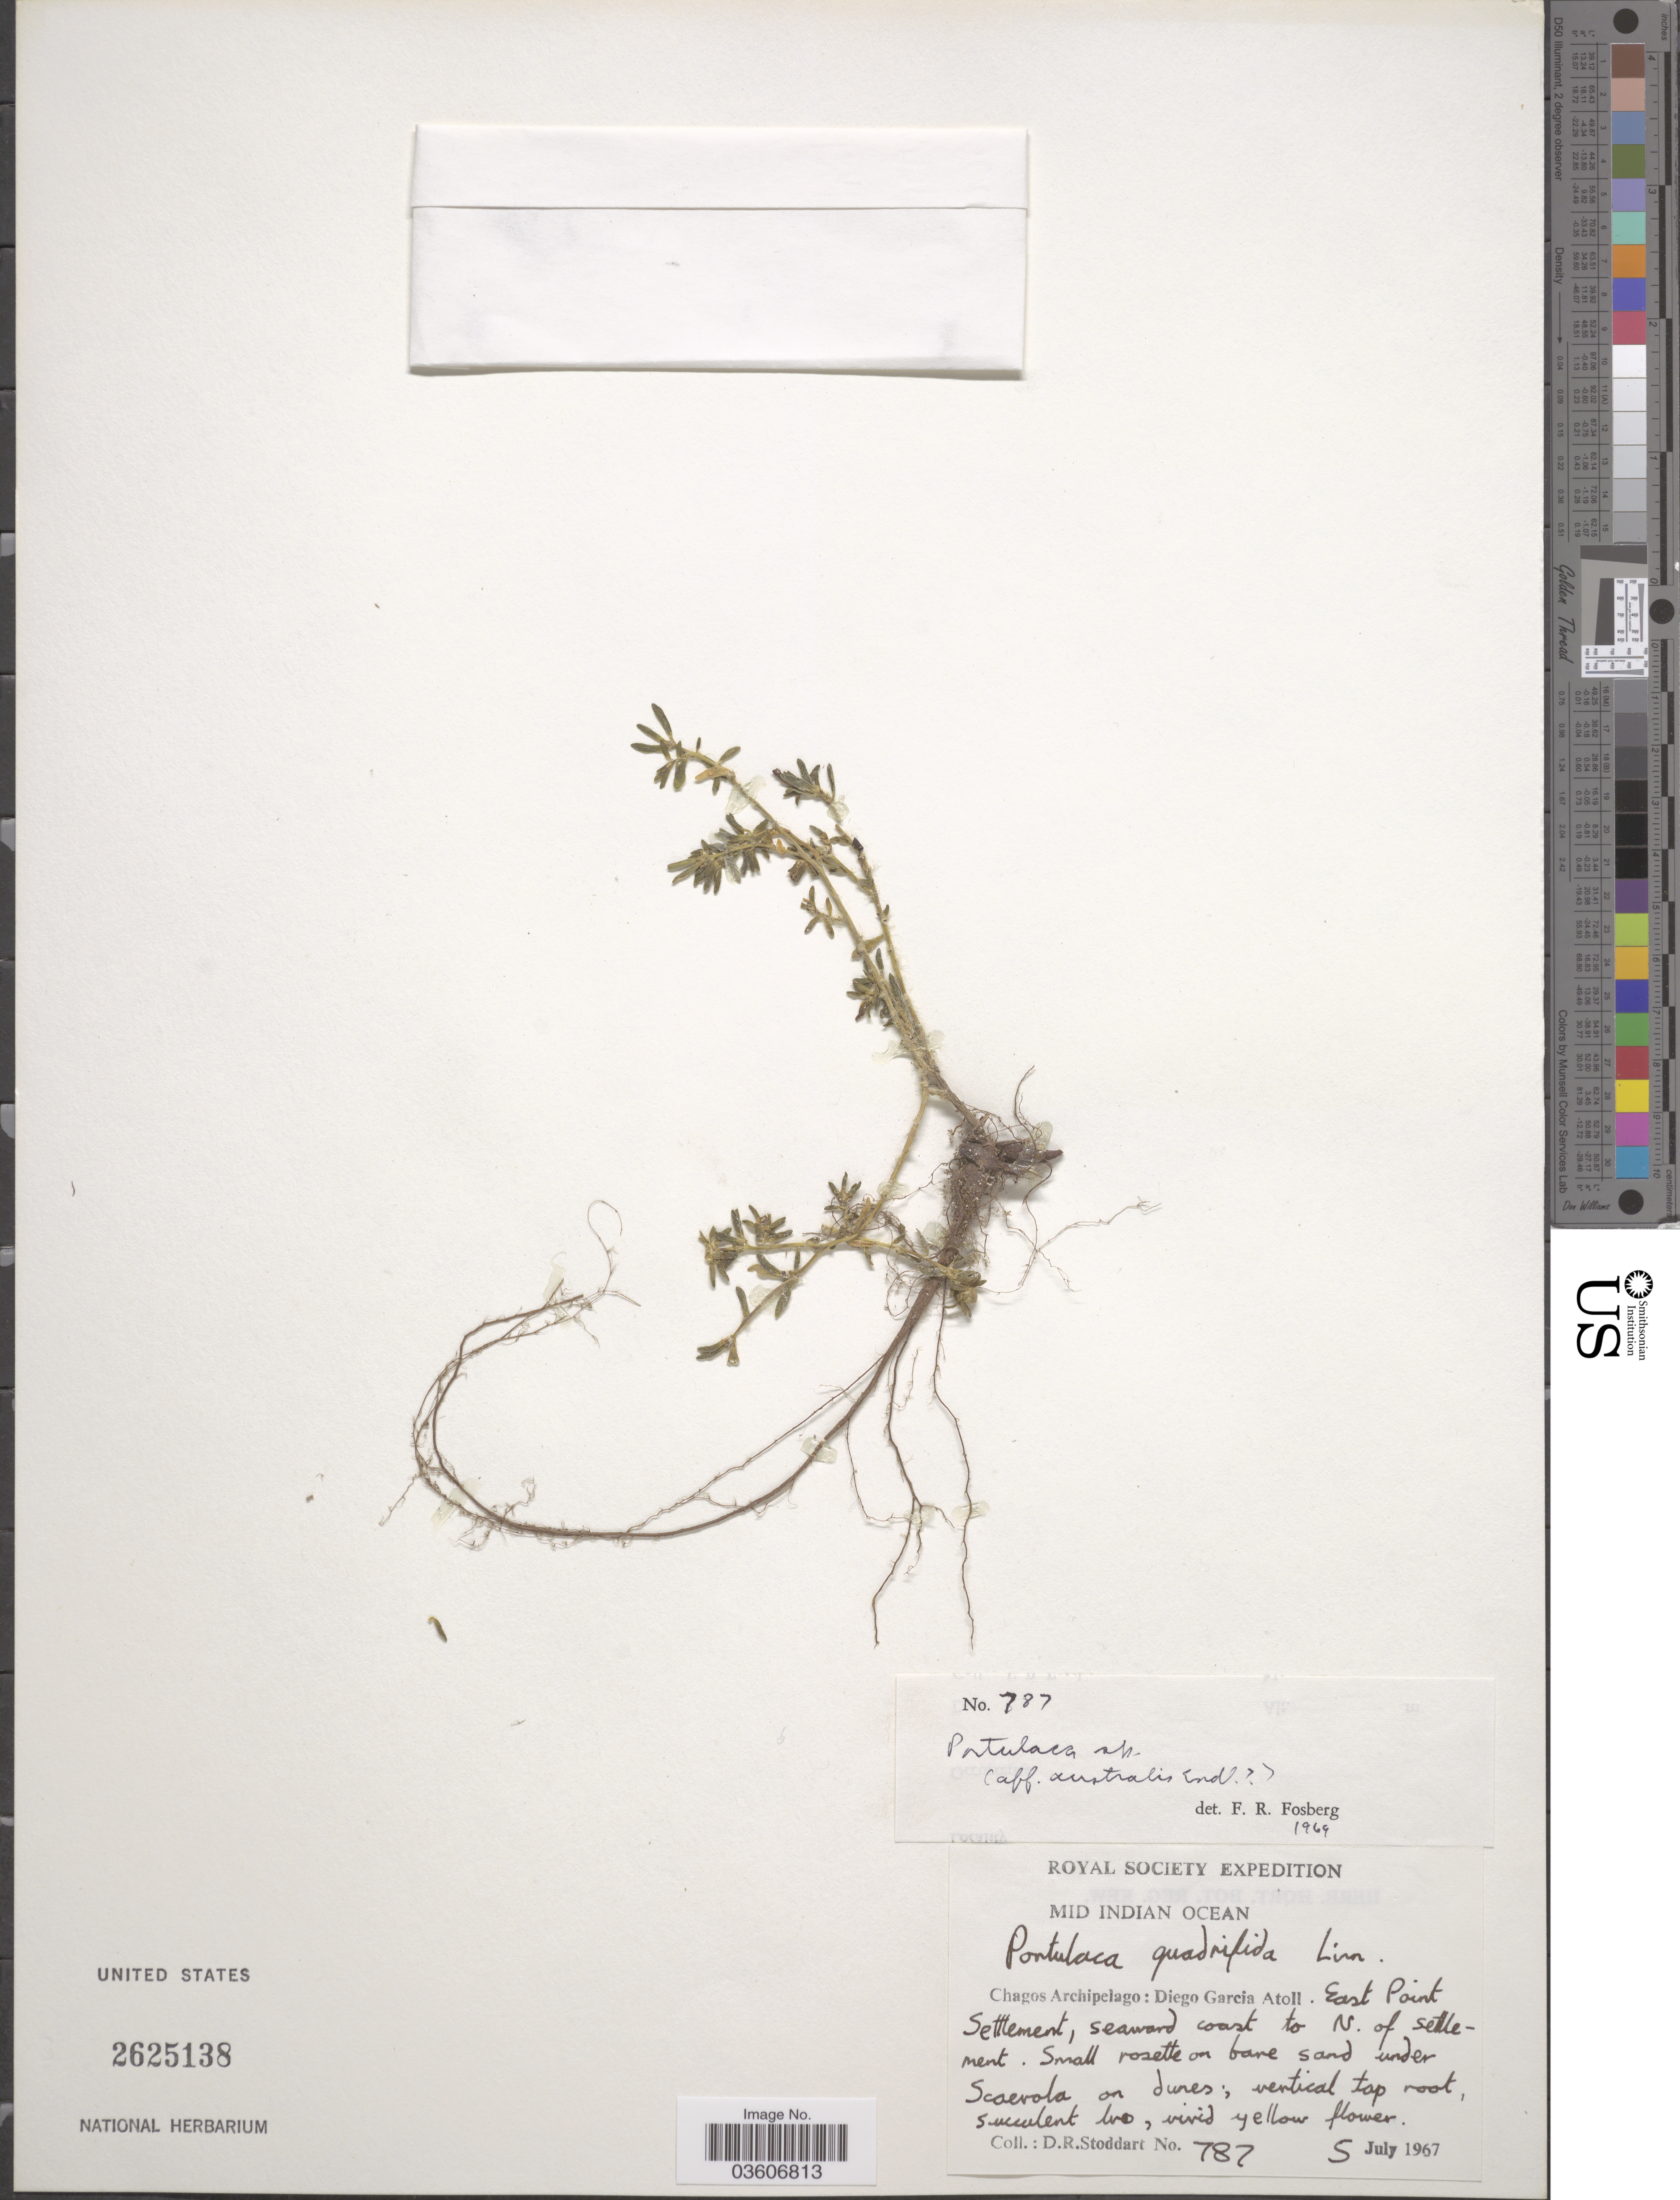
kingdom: Plantae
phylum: Tracheophyta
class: Magnoliopsida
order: Caryophyllales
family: Portulacaceae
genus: Portulaca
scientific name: Portulaca australis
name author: Endl.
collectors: D. R. Stoddart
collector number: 787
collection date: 1967-07-05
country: British Indian Ocean Territory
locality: Mid Indian Ocean. Chagos Archipelago: Diego Garcia Atoll. East Point Settlement, seaward coast to N. of Settlement.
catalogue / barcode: US 2625138